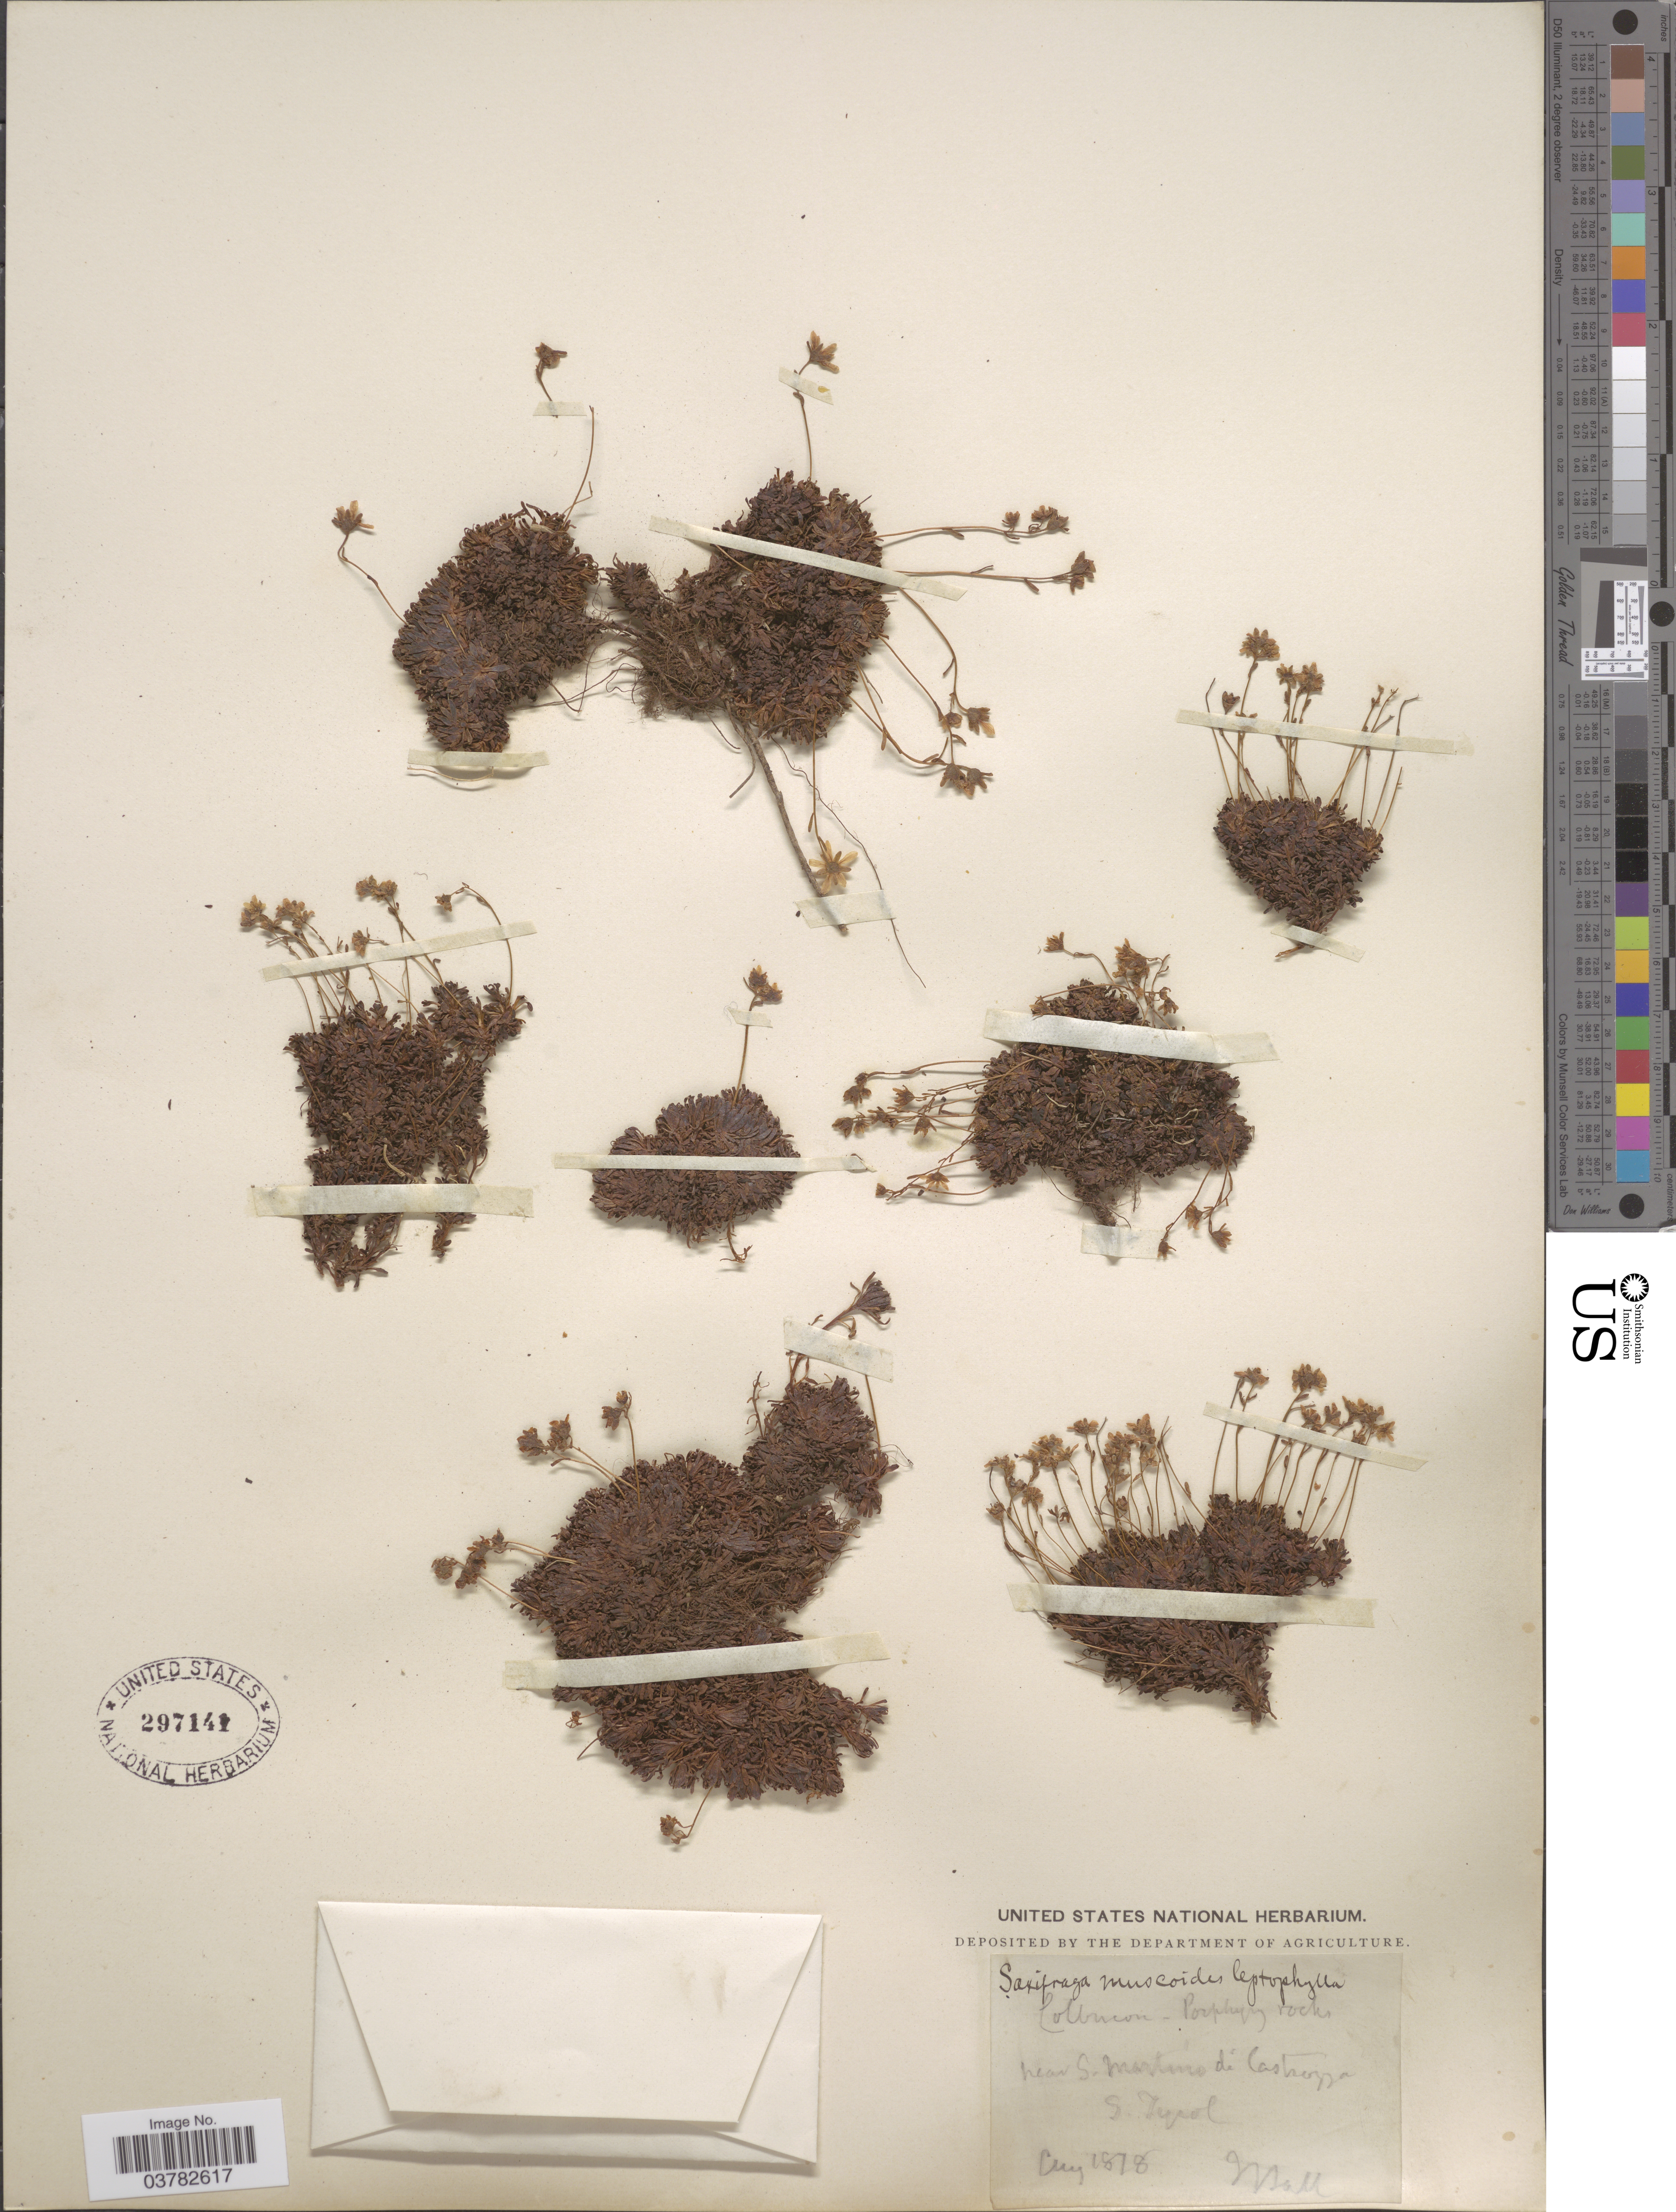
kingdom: Plantae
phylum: Tracheophyta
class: Magnoliopsida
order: Saxifragales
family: Saxifragaceae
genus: Saxifraga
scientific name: Saxifraga muscoides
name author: All.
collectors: J. Ball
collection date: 1878-08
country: Italy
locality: Near S. Martino di Castrozza. S. Tyrol.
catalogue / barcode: US 297141